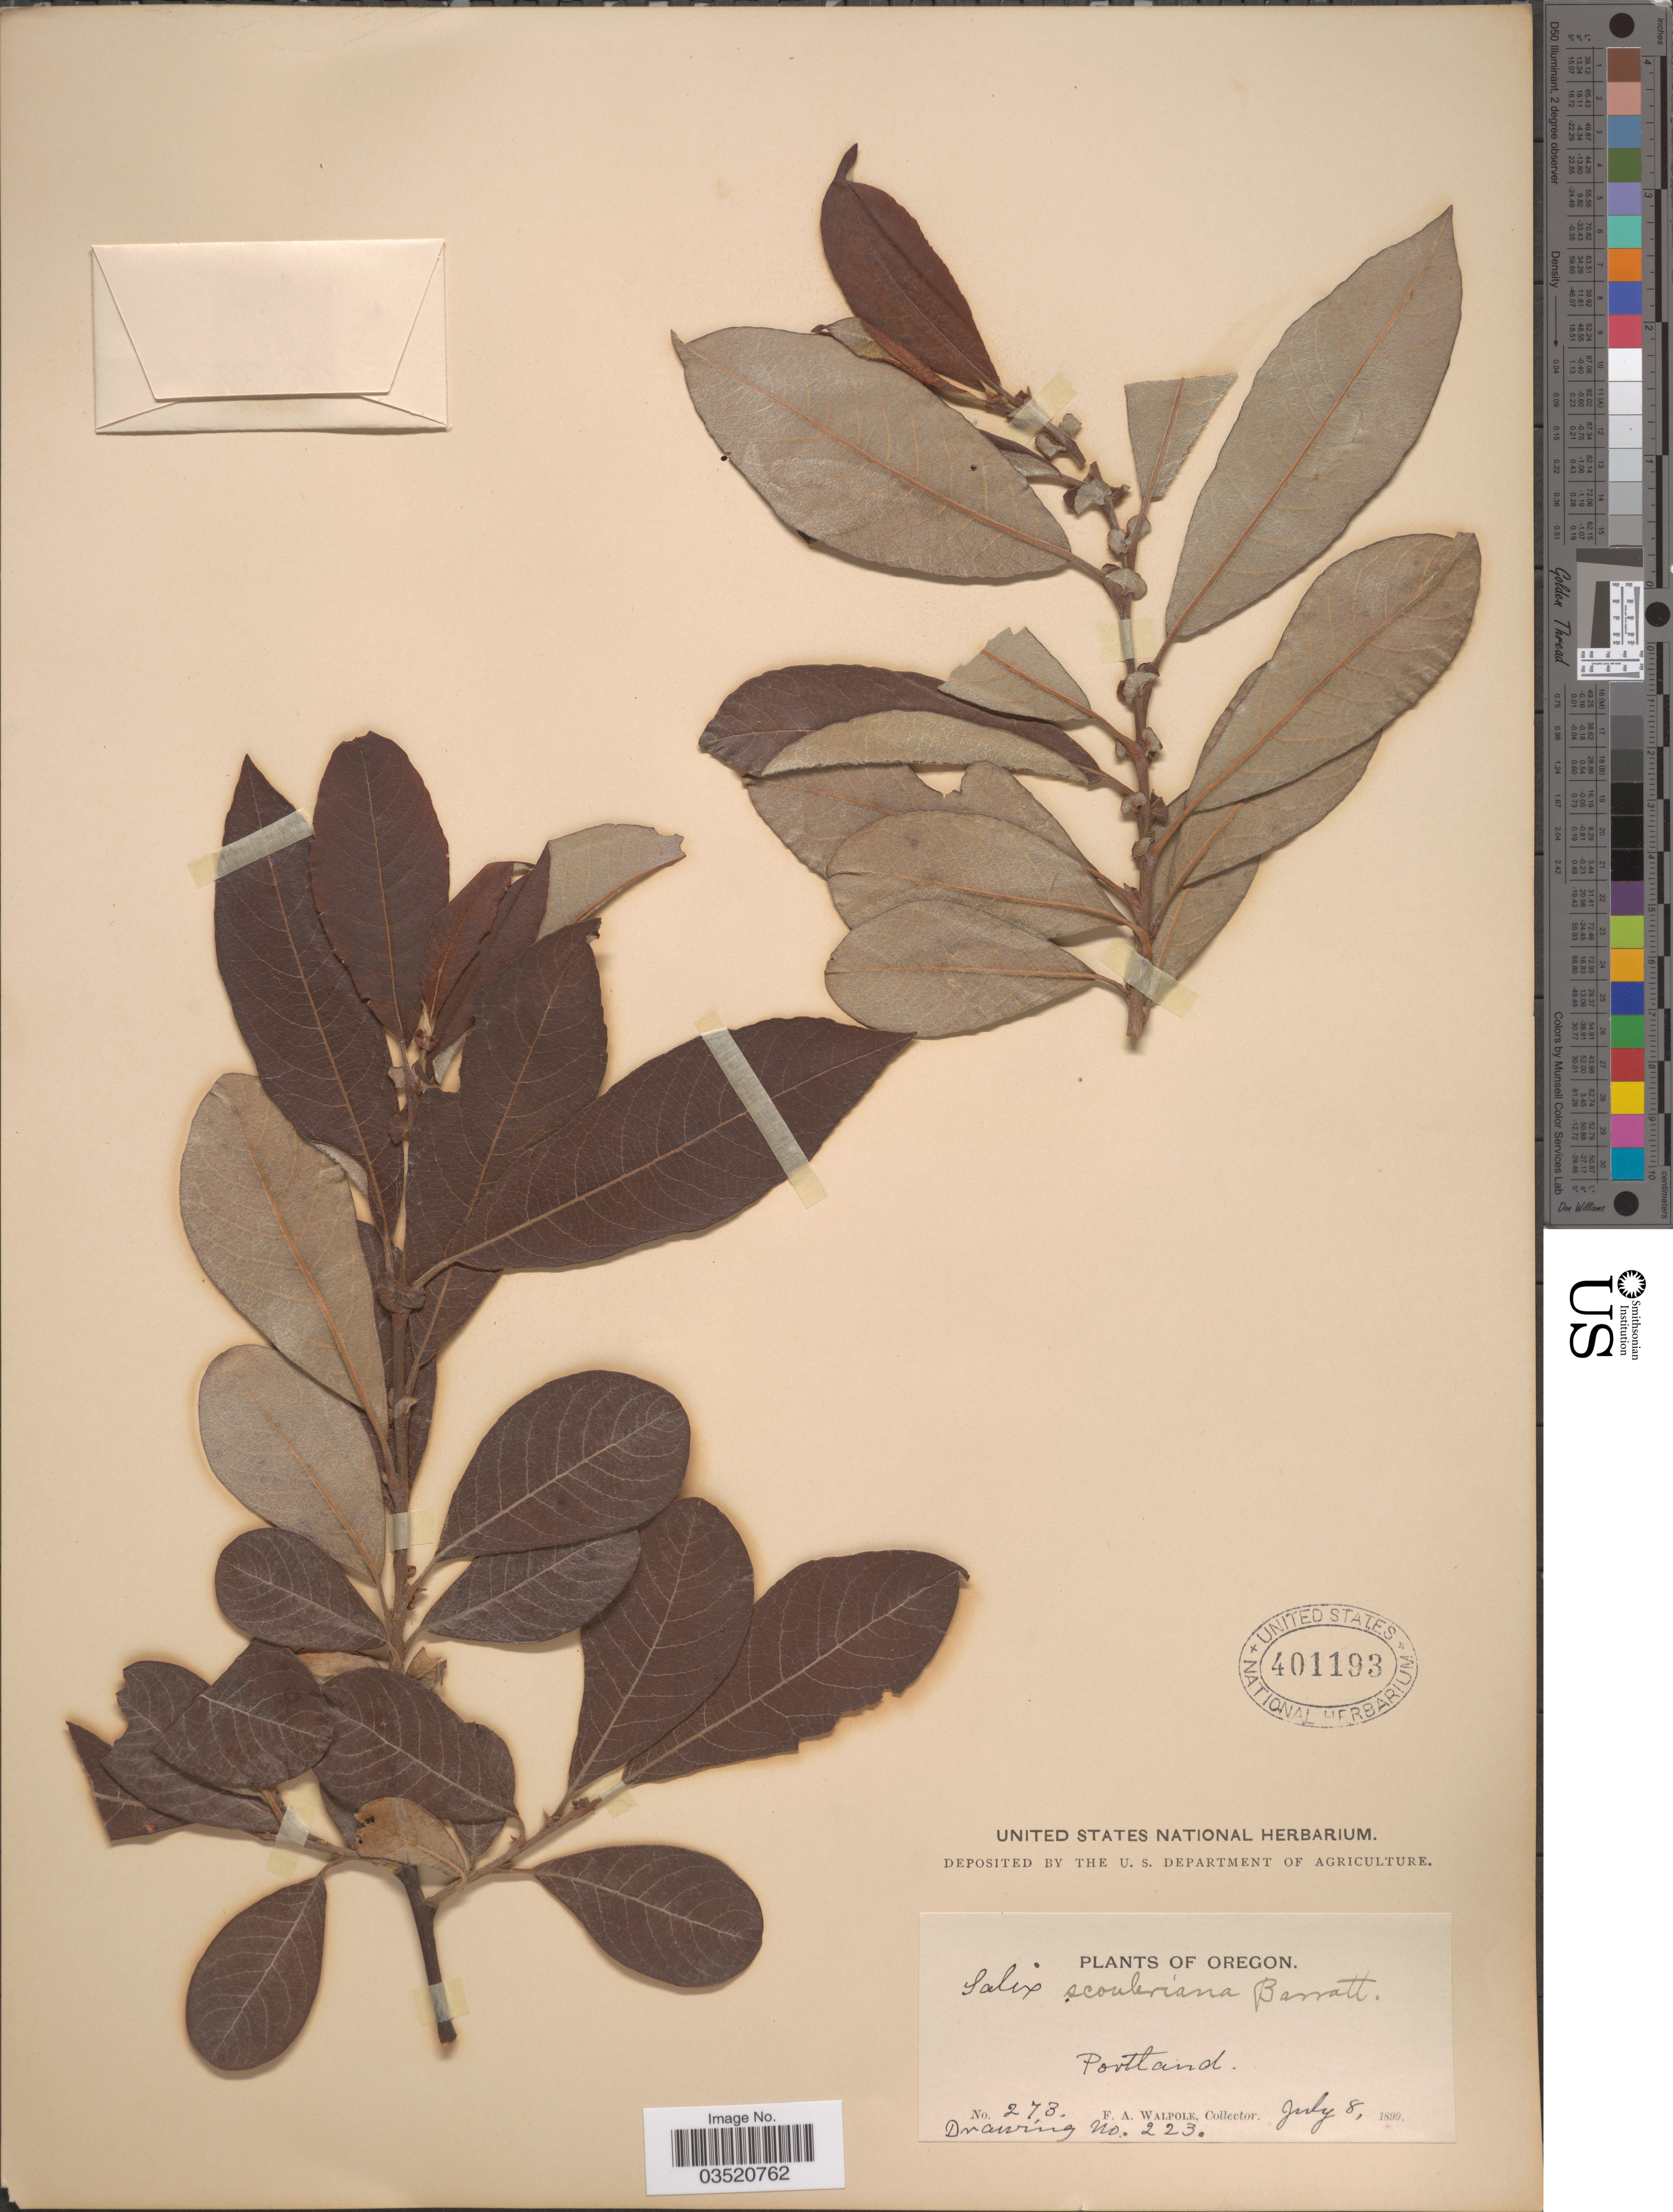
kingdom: Plantae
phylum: Tracheophyta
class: Magnoliopsida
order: Malpighiales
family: Salicaceae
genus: Salix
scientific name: Salix scouleriana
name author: Barratt ex Hook.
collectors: F. Walpole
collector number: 273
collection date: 1899-07-08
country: United States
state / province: Oregon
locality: Portland.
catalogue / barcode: US 401193